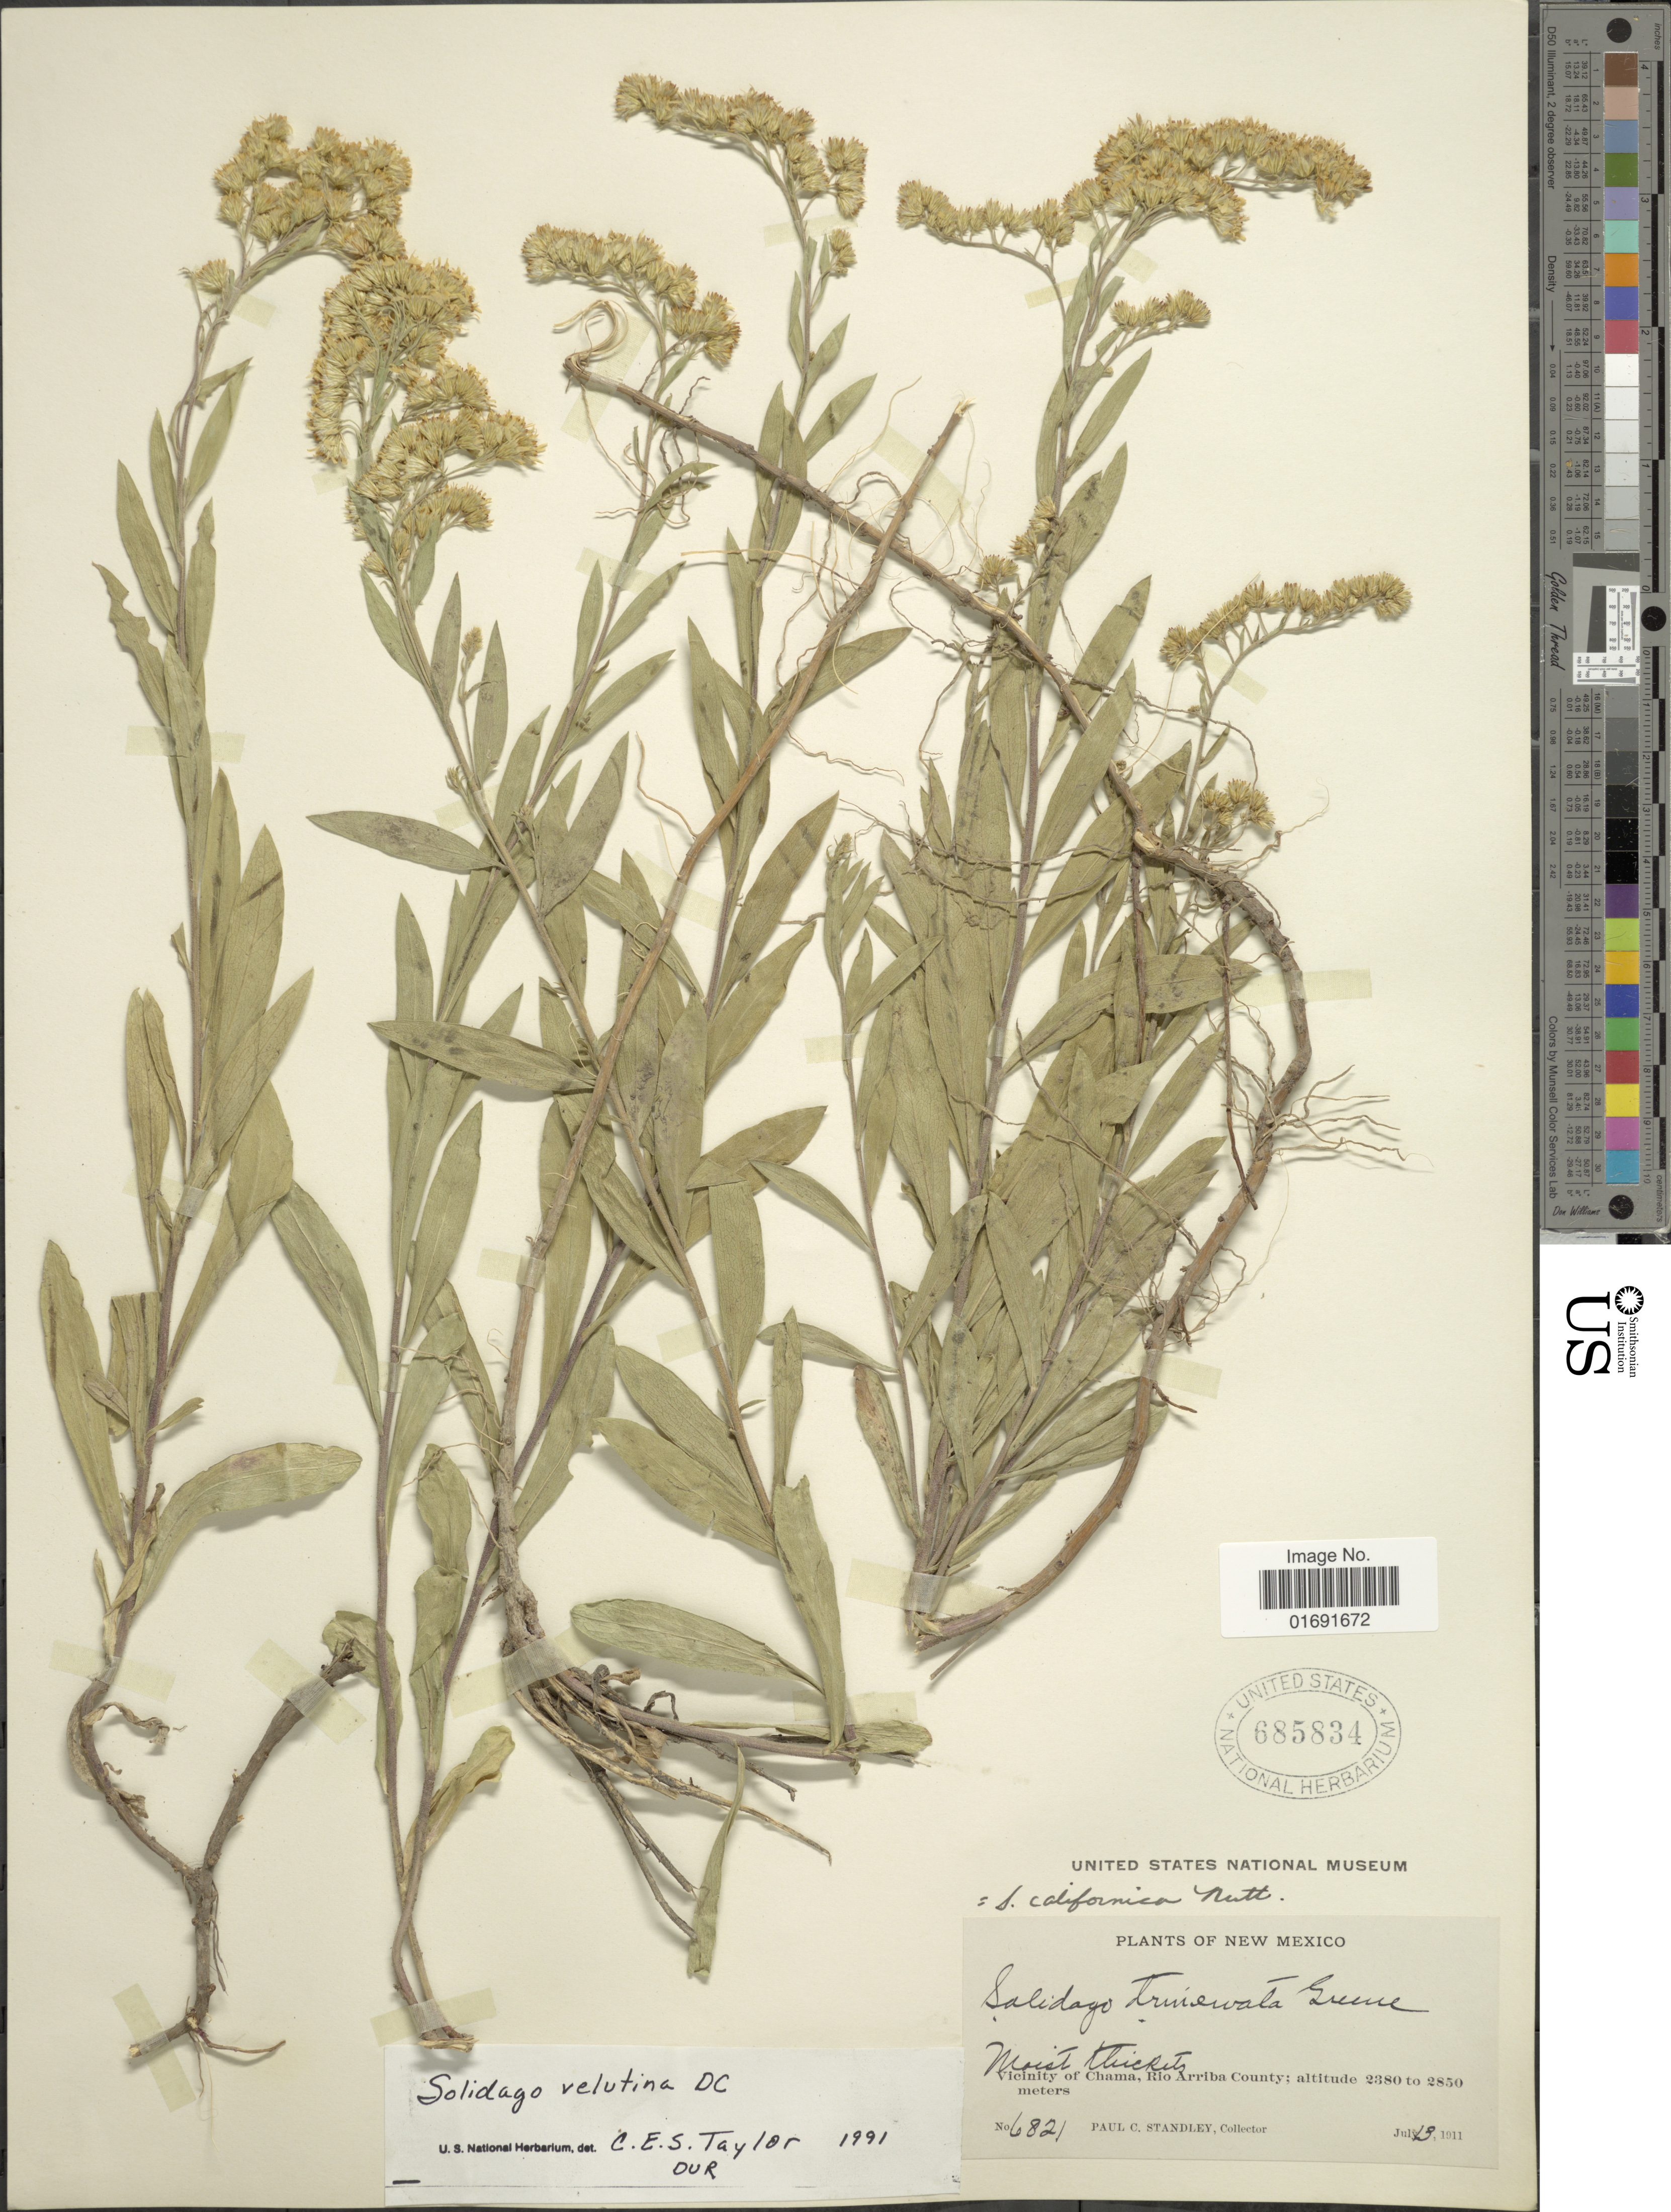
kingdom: Plantae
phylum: Tracheophyta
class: Magnoliopsida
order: Asterales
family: Asteraceae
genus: Solidago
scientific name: Solidago velutina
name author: DC.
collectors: P. C. Standley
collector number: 6821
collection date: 1911-07-13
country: United States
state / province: New Mexico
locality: Vicinity of Chama, Rio Arriba County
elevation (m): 2380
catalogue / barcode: US 685834